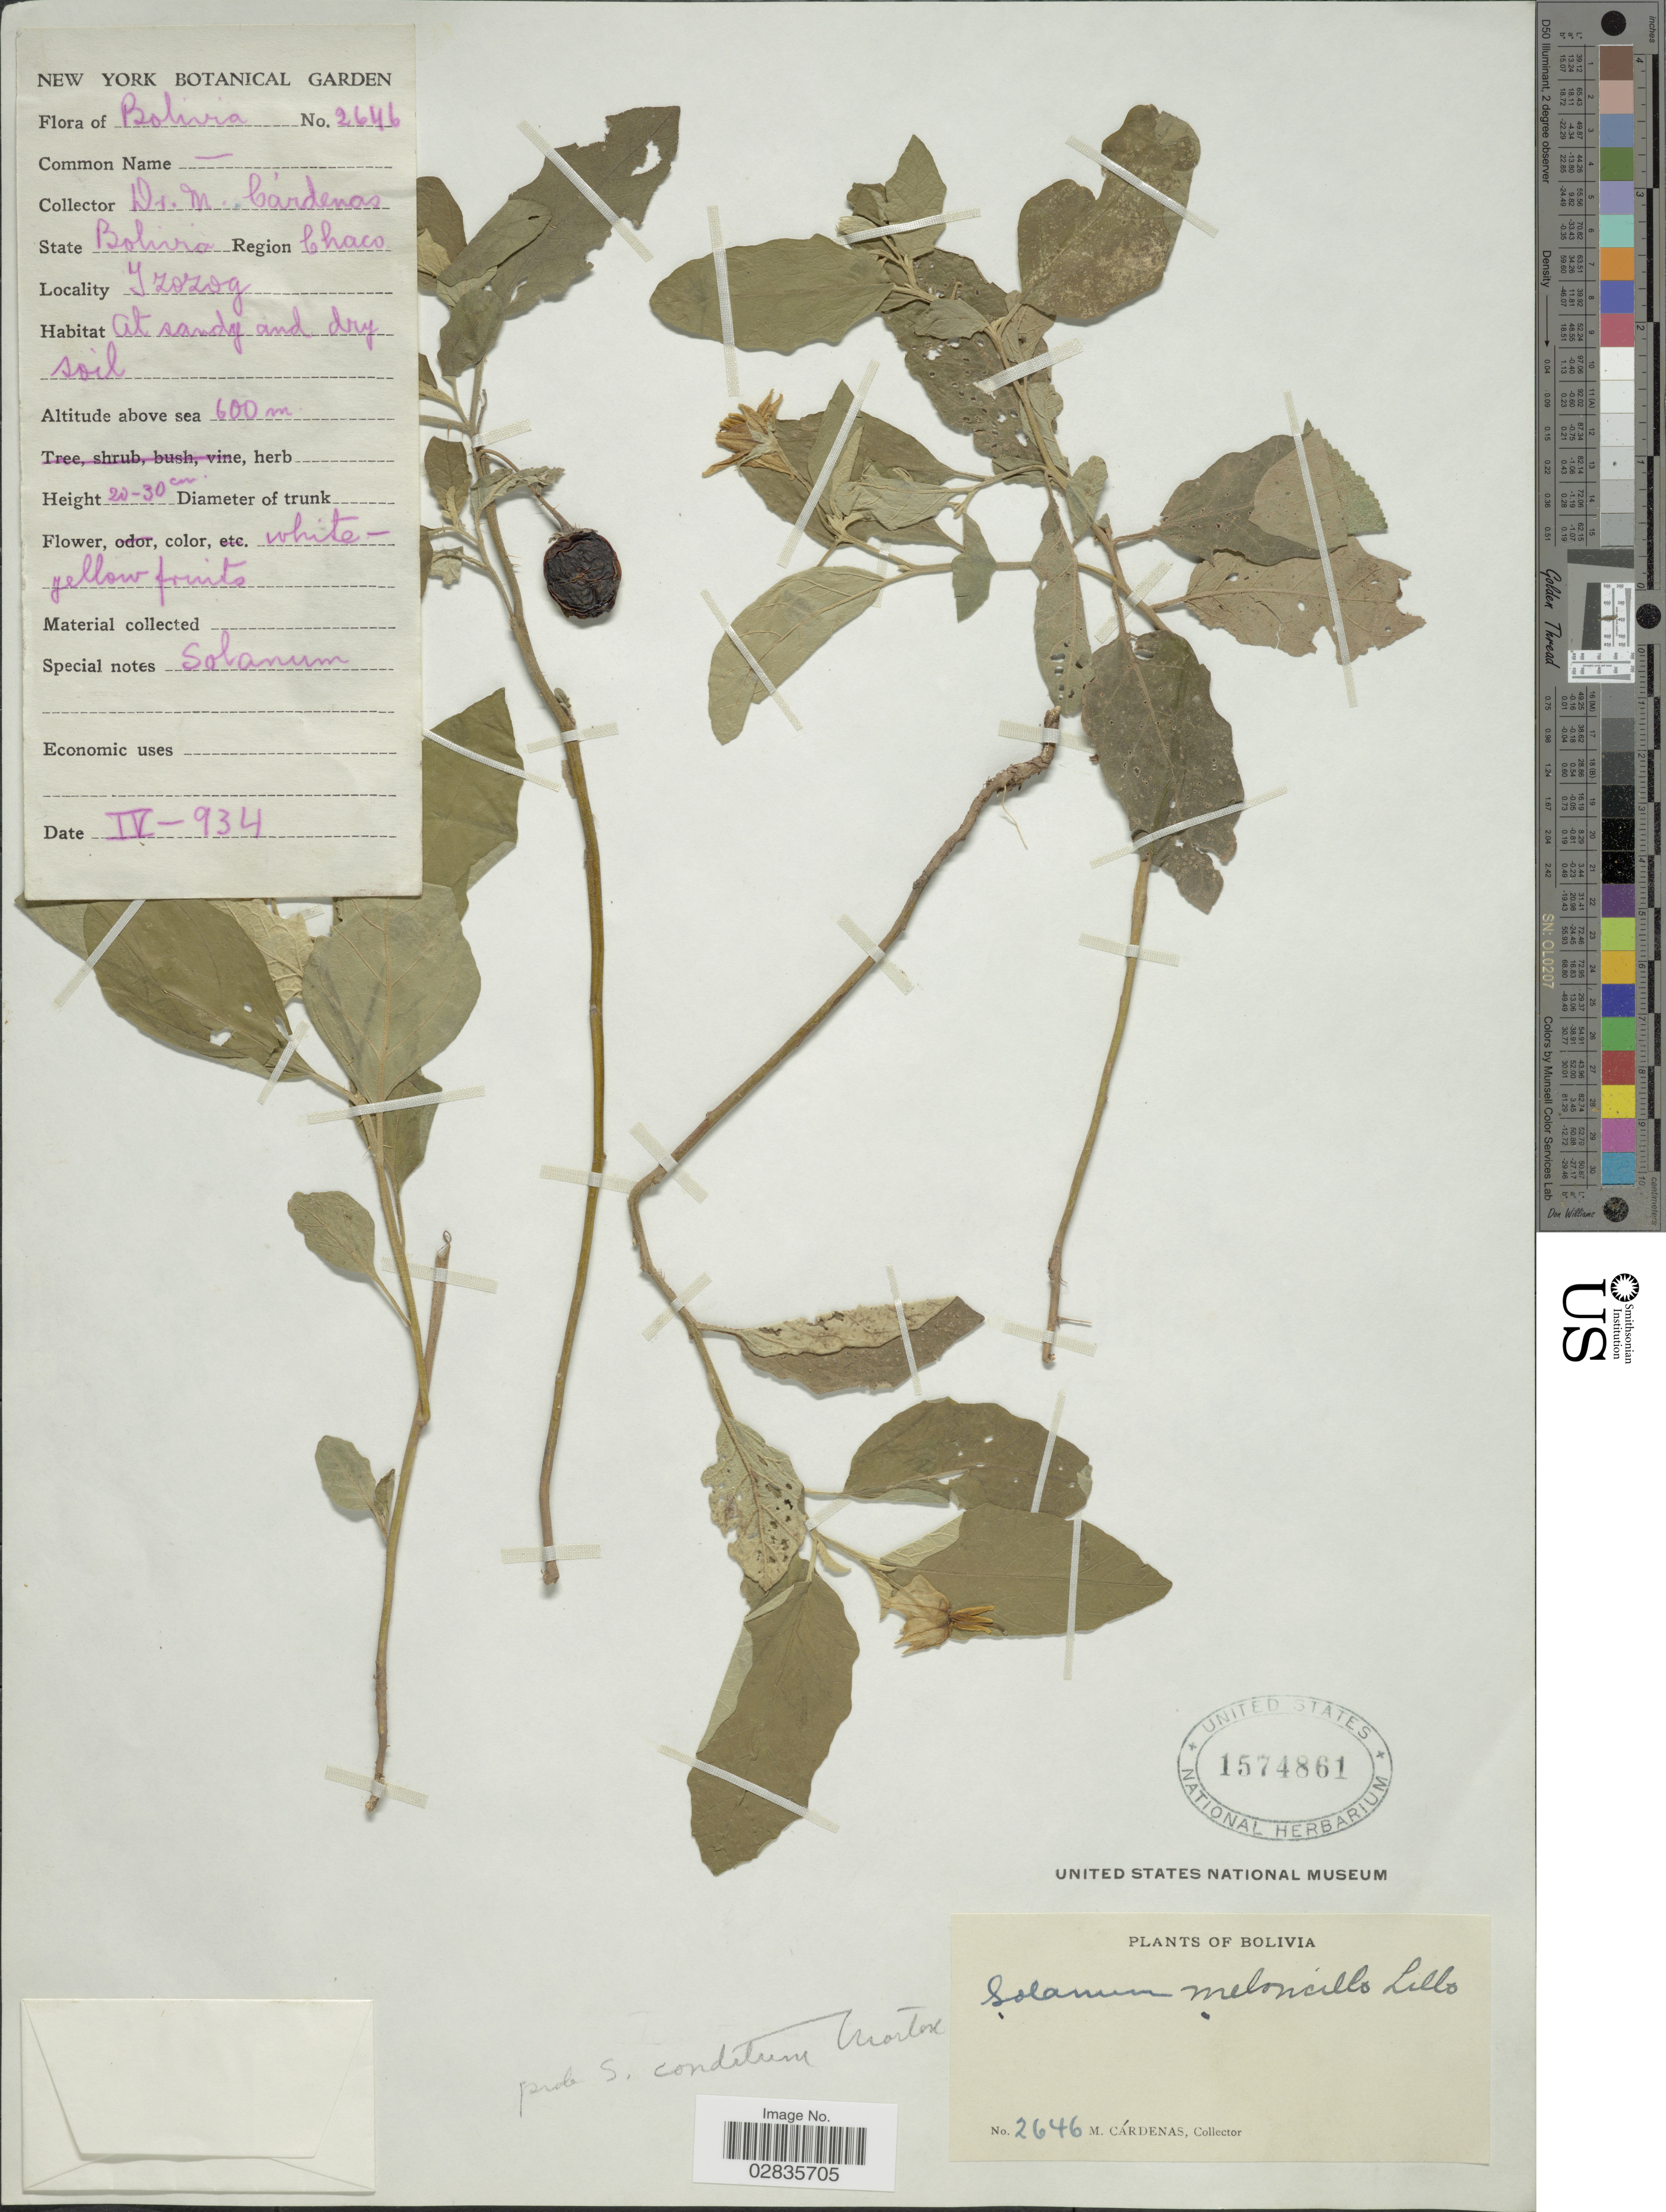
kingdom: Plantae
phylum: Tracheophyta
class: Magnoliopsida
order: Solanales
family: Solanaceae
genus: Solanum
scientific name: Solanum conditum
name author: C.V. Morton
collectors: M. Cárdenas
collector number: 2646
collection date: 1934-04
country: Bolivia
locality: State Bolivia, Region Chaco, Izozog.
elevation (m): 600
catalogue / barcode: US 1574861